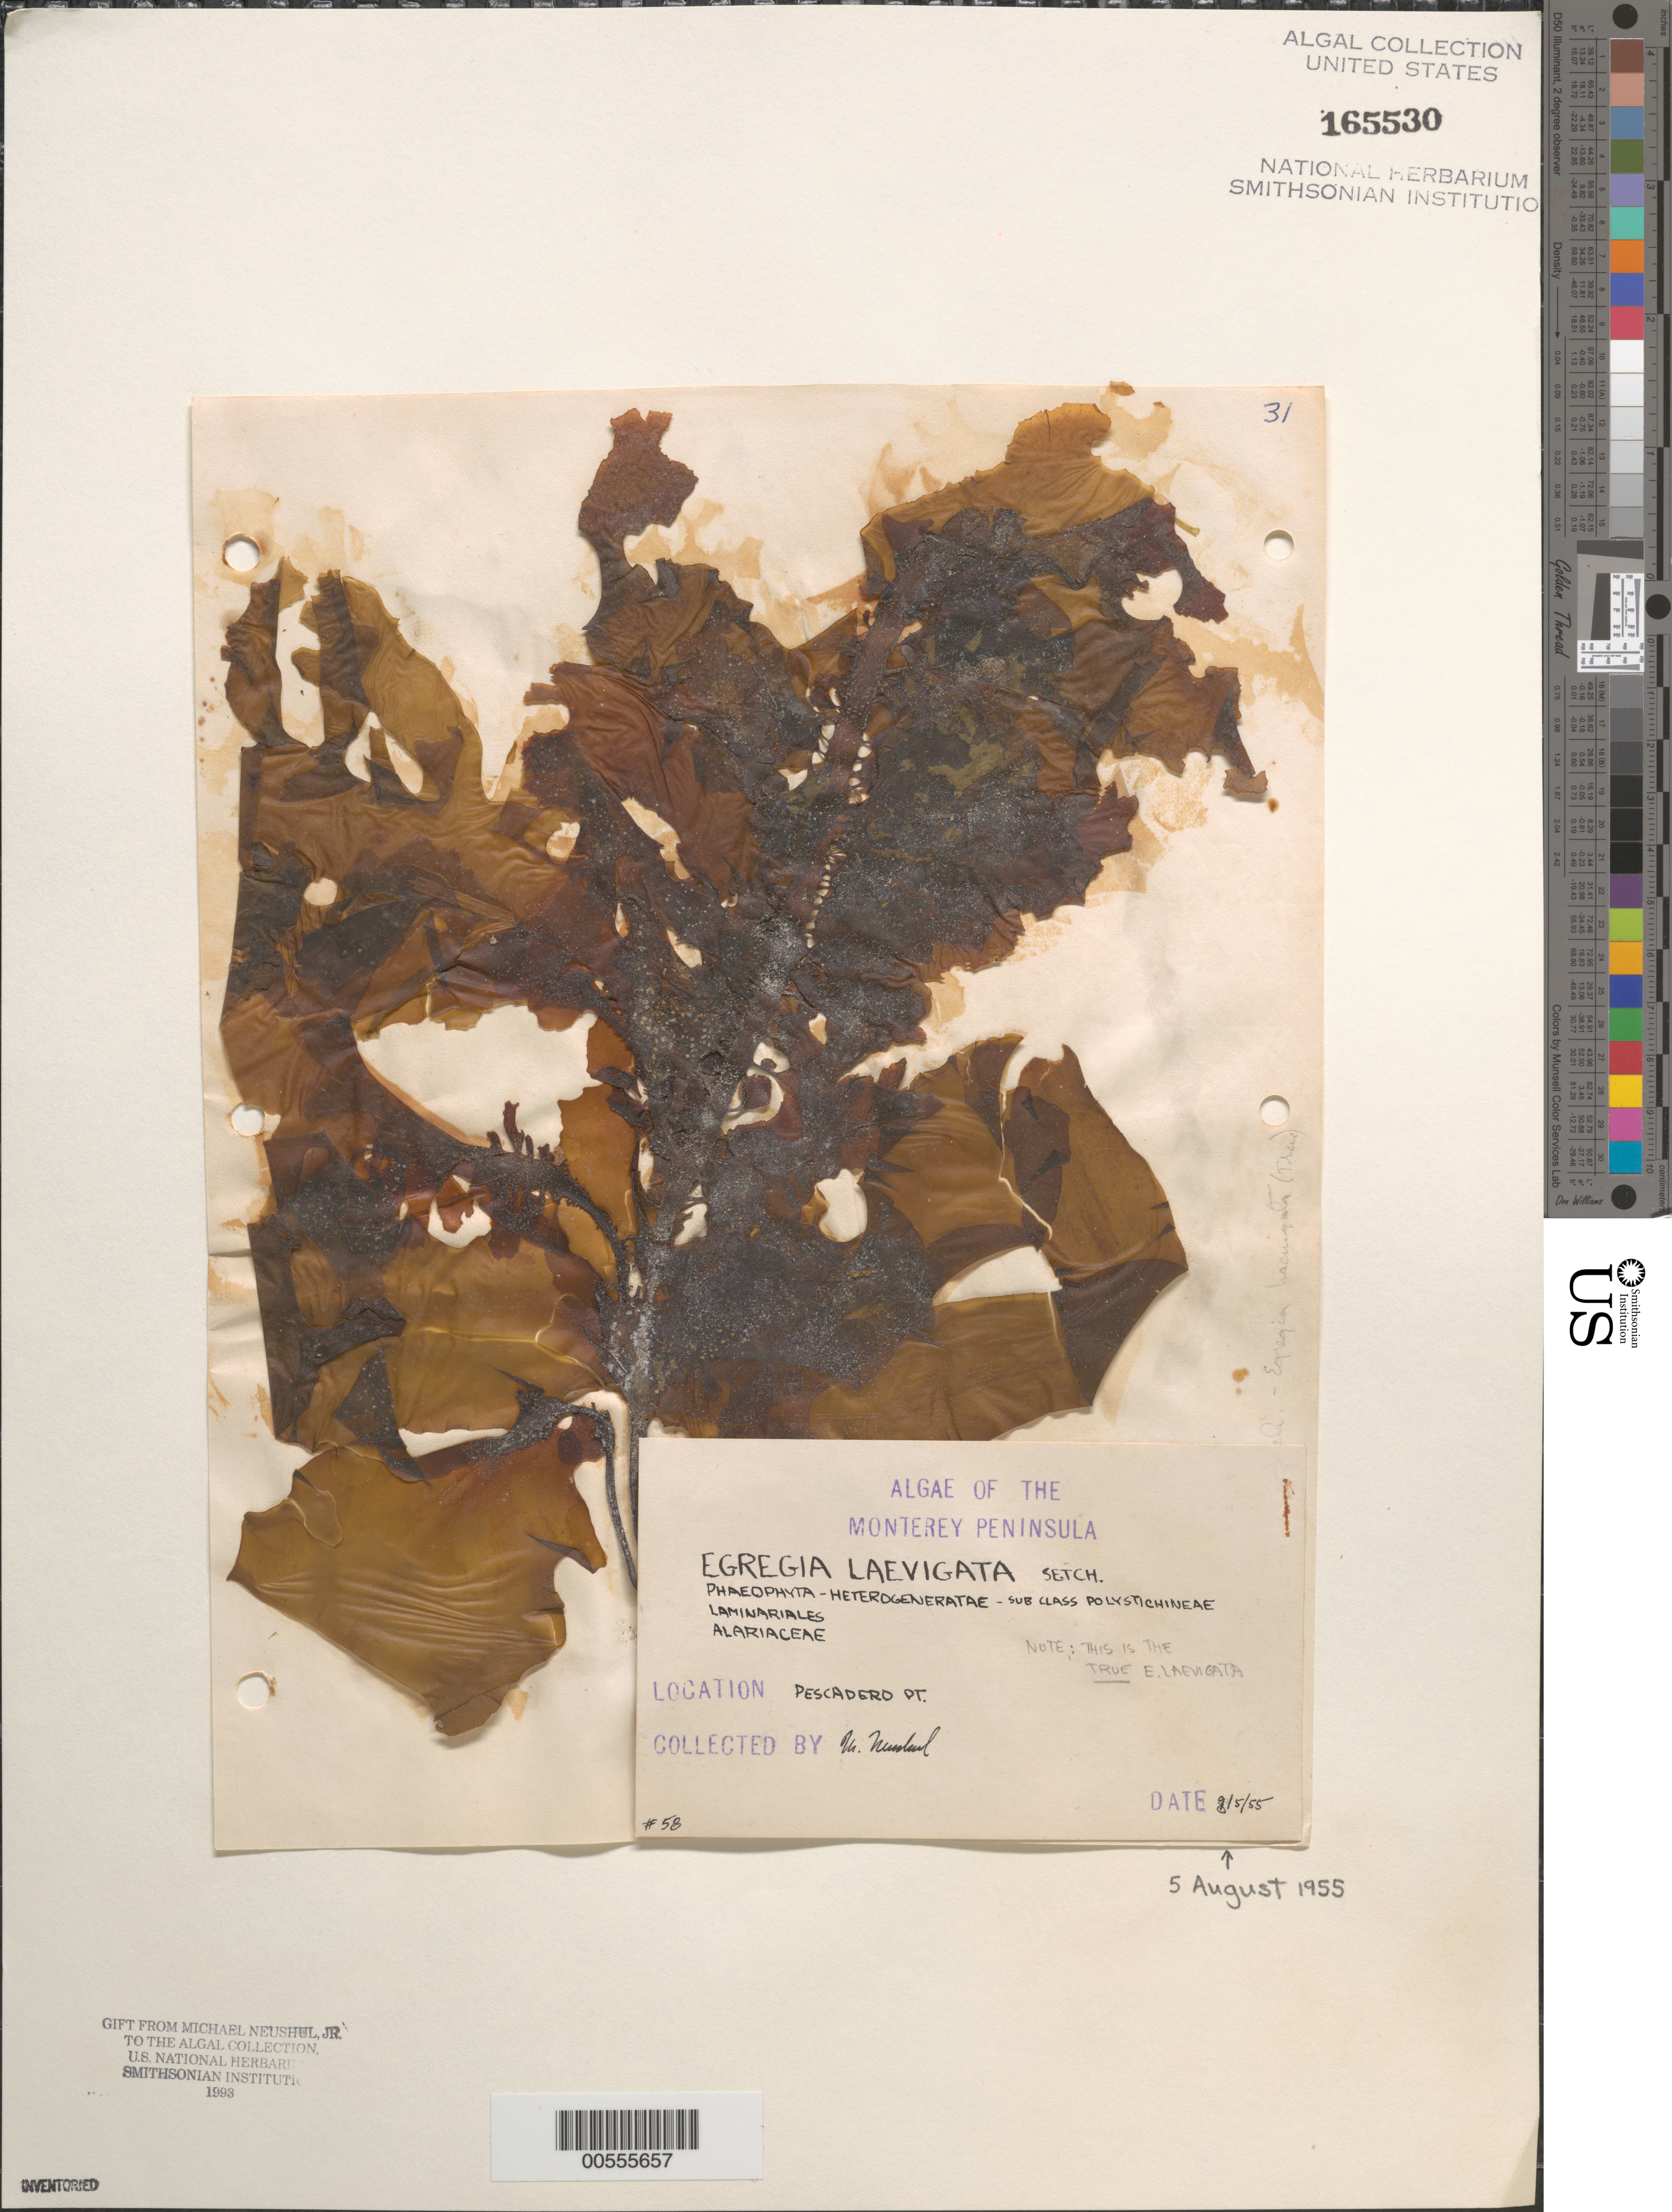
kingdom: Chromista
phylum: Ochrophyta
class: Phaeophyceae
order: Laminariales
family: Lessoniaceae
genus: Egregia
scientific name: Egregia menziesii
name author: (Turner) Aresch.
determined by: Algae name updating Project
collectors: M. Neushul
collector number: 58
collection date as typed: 05 Aug 1955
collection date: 1955-08-05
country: United States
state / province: California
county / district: Monterey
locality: Pescadero Point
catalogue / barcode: US 165530